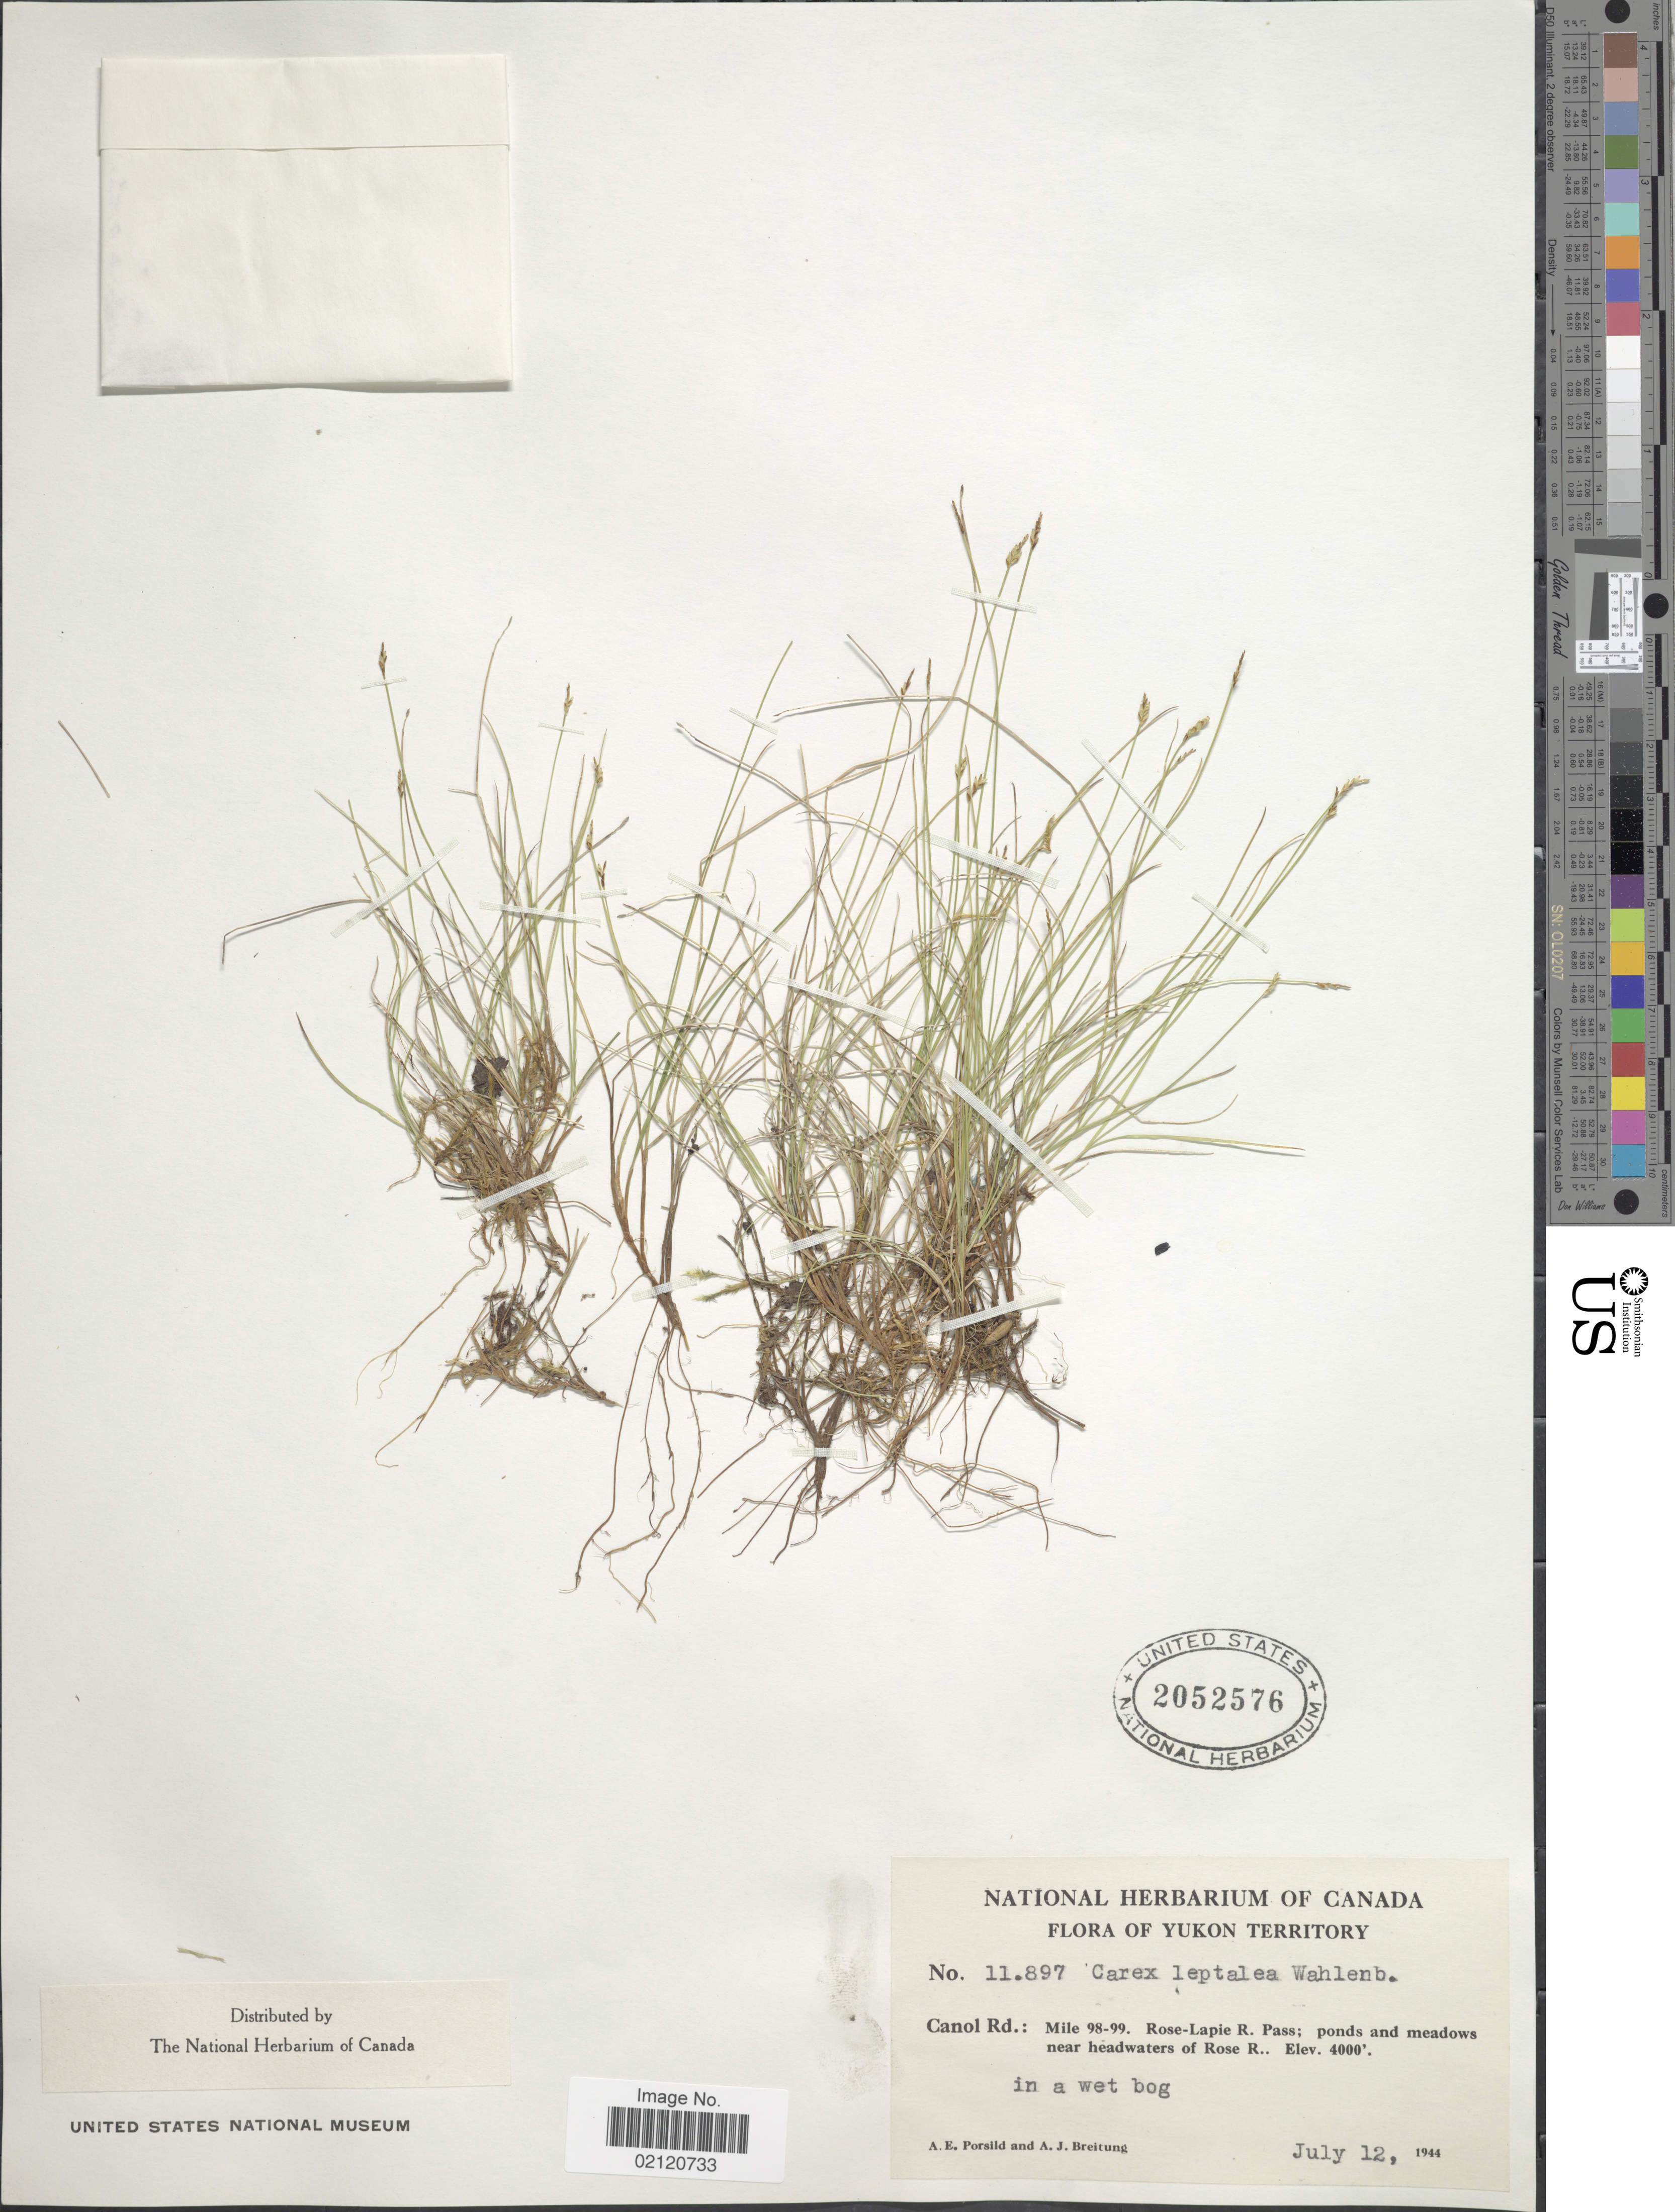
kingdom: Plantae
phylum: Tracheophyta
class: Liliopsida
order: Poales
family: Cyperaceae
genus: Carex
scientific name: Carex leptalea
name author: Wahlenb.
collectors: A. E. Porsild & A. Breitung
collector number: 11897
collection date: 1944-07-12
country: Canada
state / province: Yukon Territory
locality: Canol Rd.: Mile 98-99. Rose Lapie R. Pass; ponds and meadows near headwaters of Rose R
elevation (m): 1219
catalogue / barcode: US 2052576